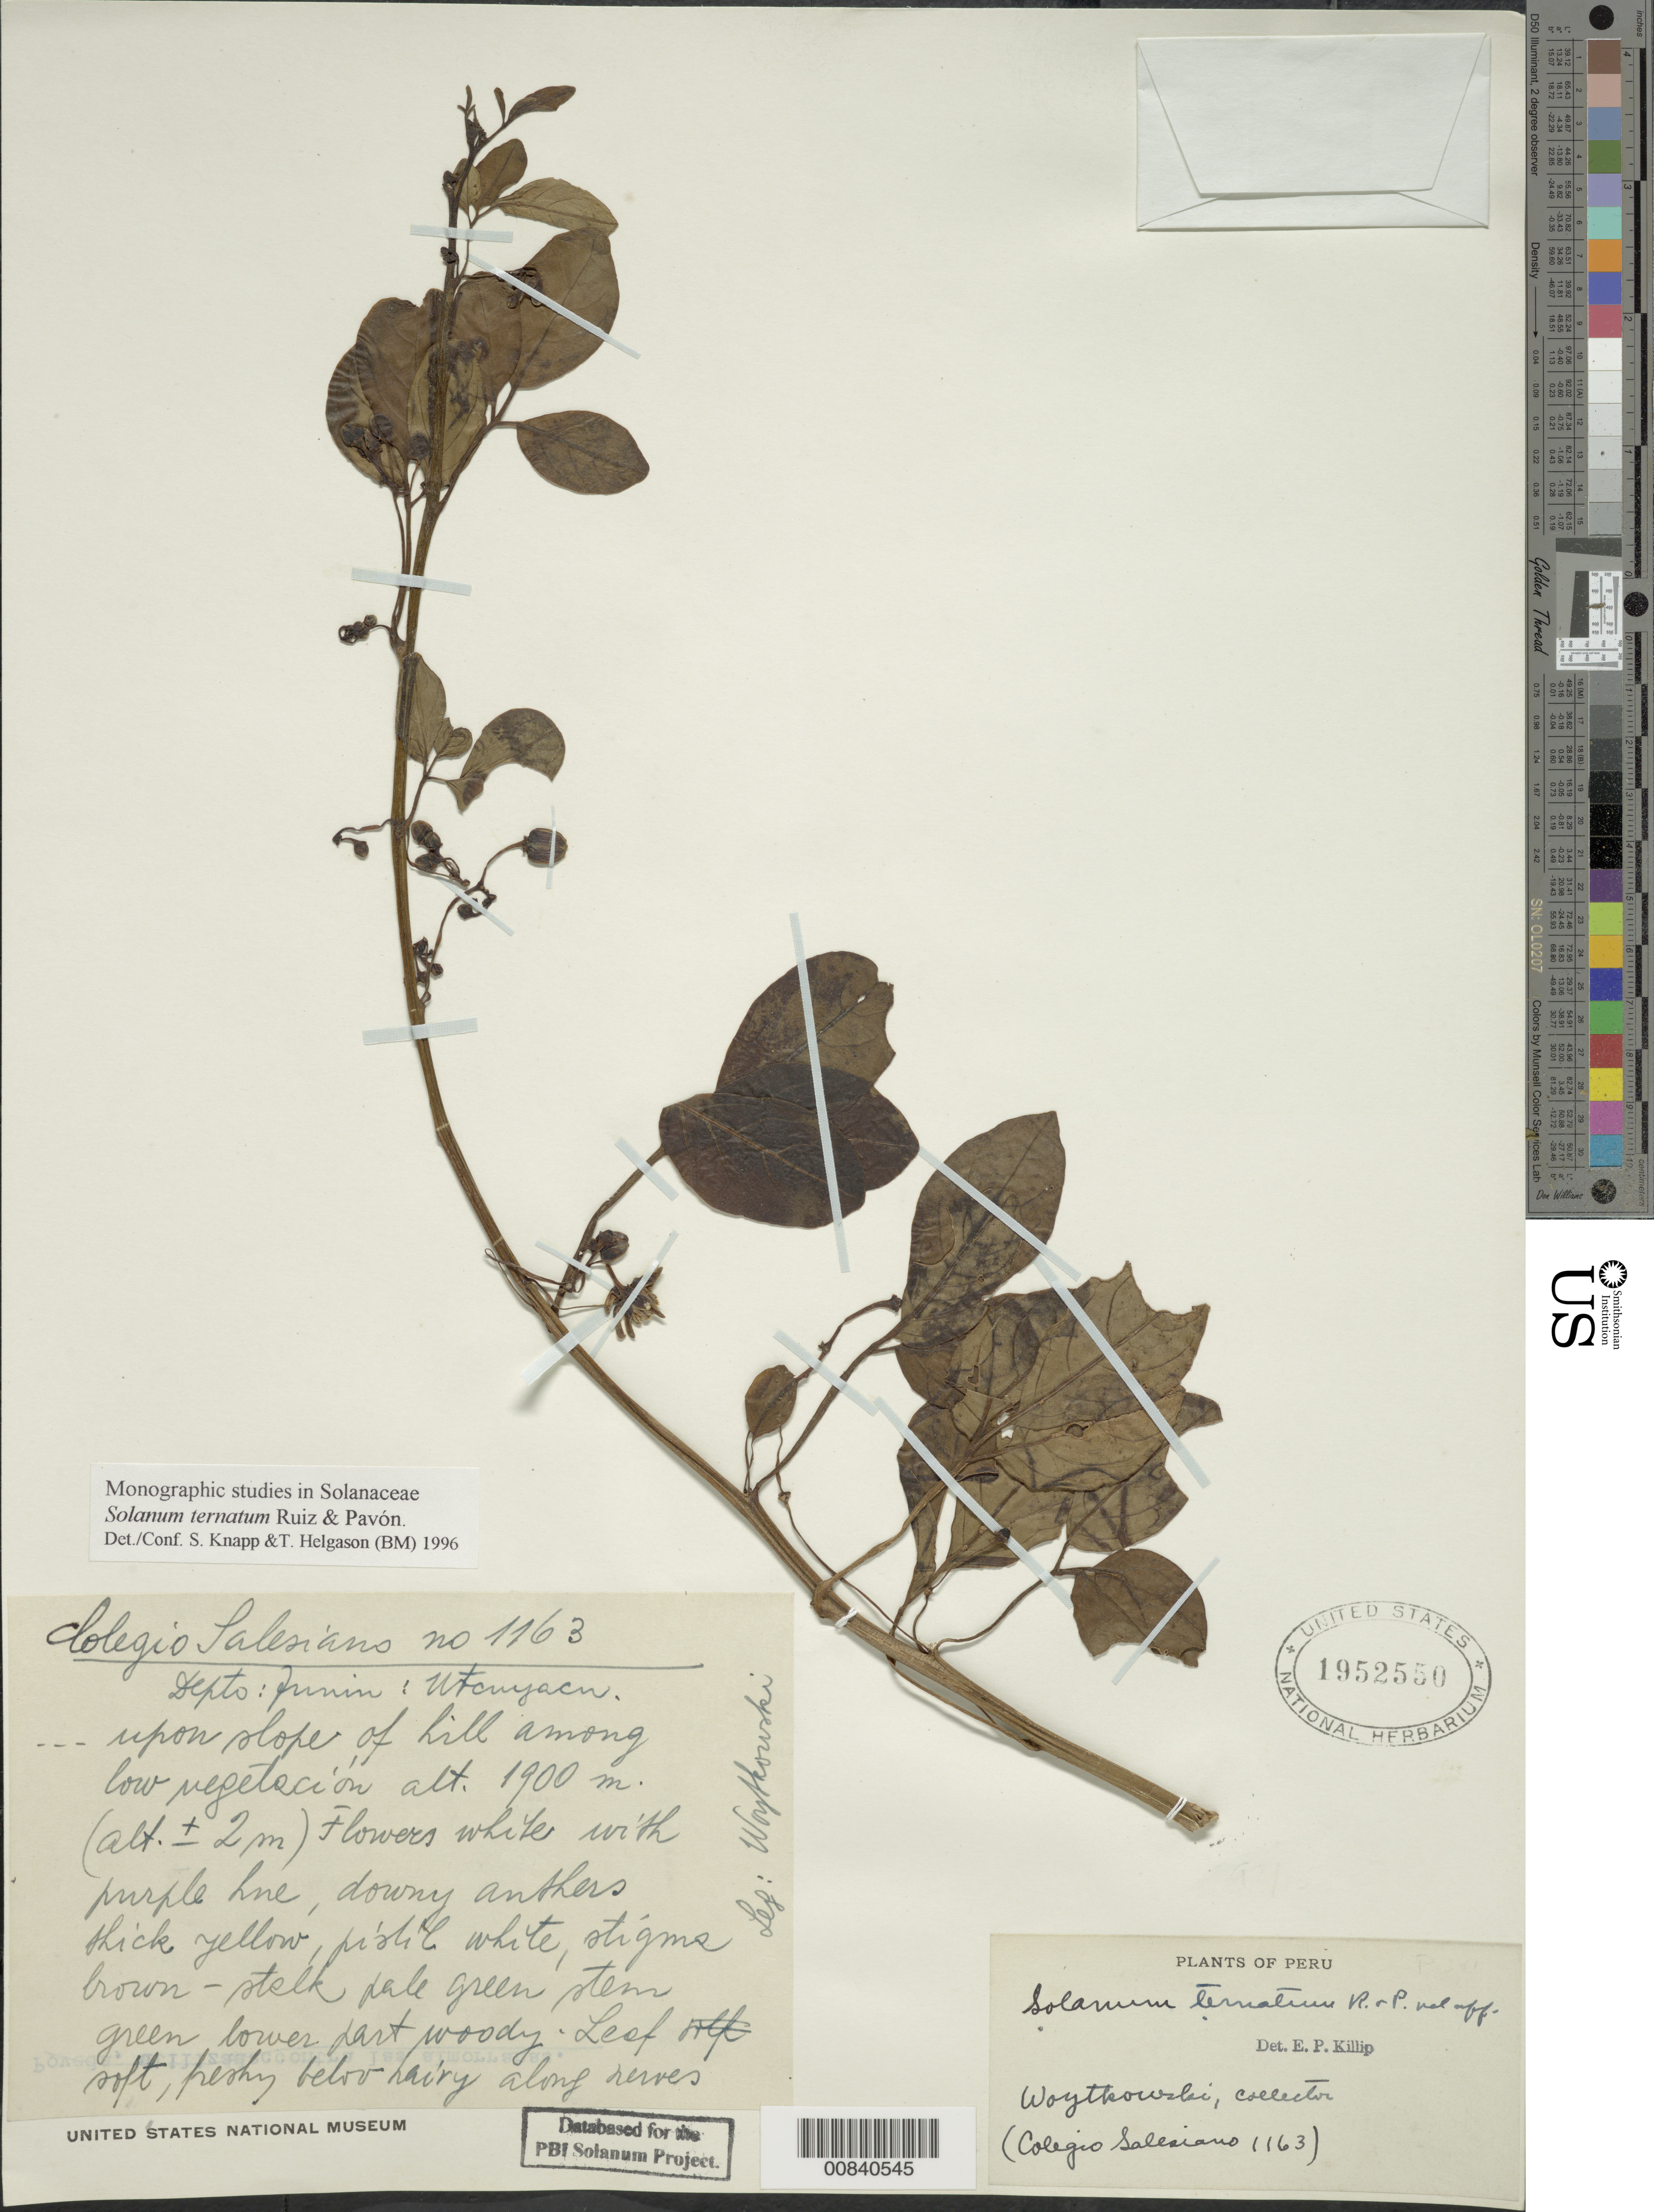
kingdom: Plantae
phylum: Tracheophyta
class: Magnoliopsida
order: Solanales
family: Solanaceae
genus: Solanum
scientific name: Solanum ternatum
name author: Ruiz & Pav.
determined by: Knapp, S. D.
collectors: F. Woytkowski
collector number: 1163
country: Peru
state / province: Junín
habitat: Upon slope of hill among low vegetation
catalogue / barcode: US 1952550